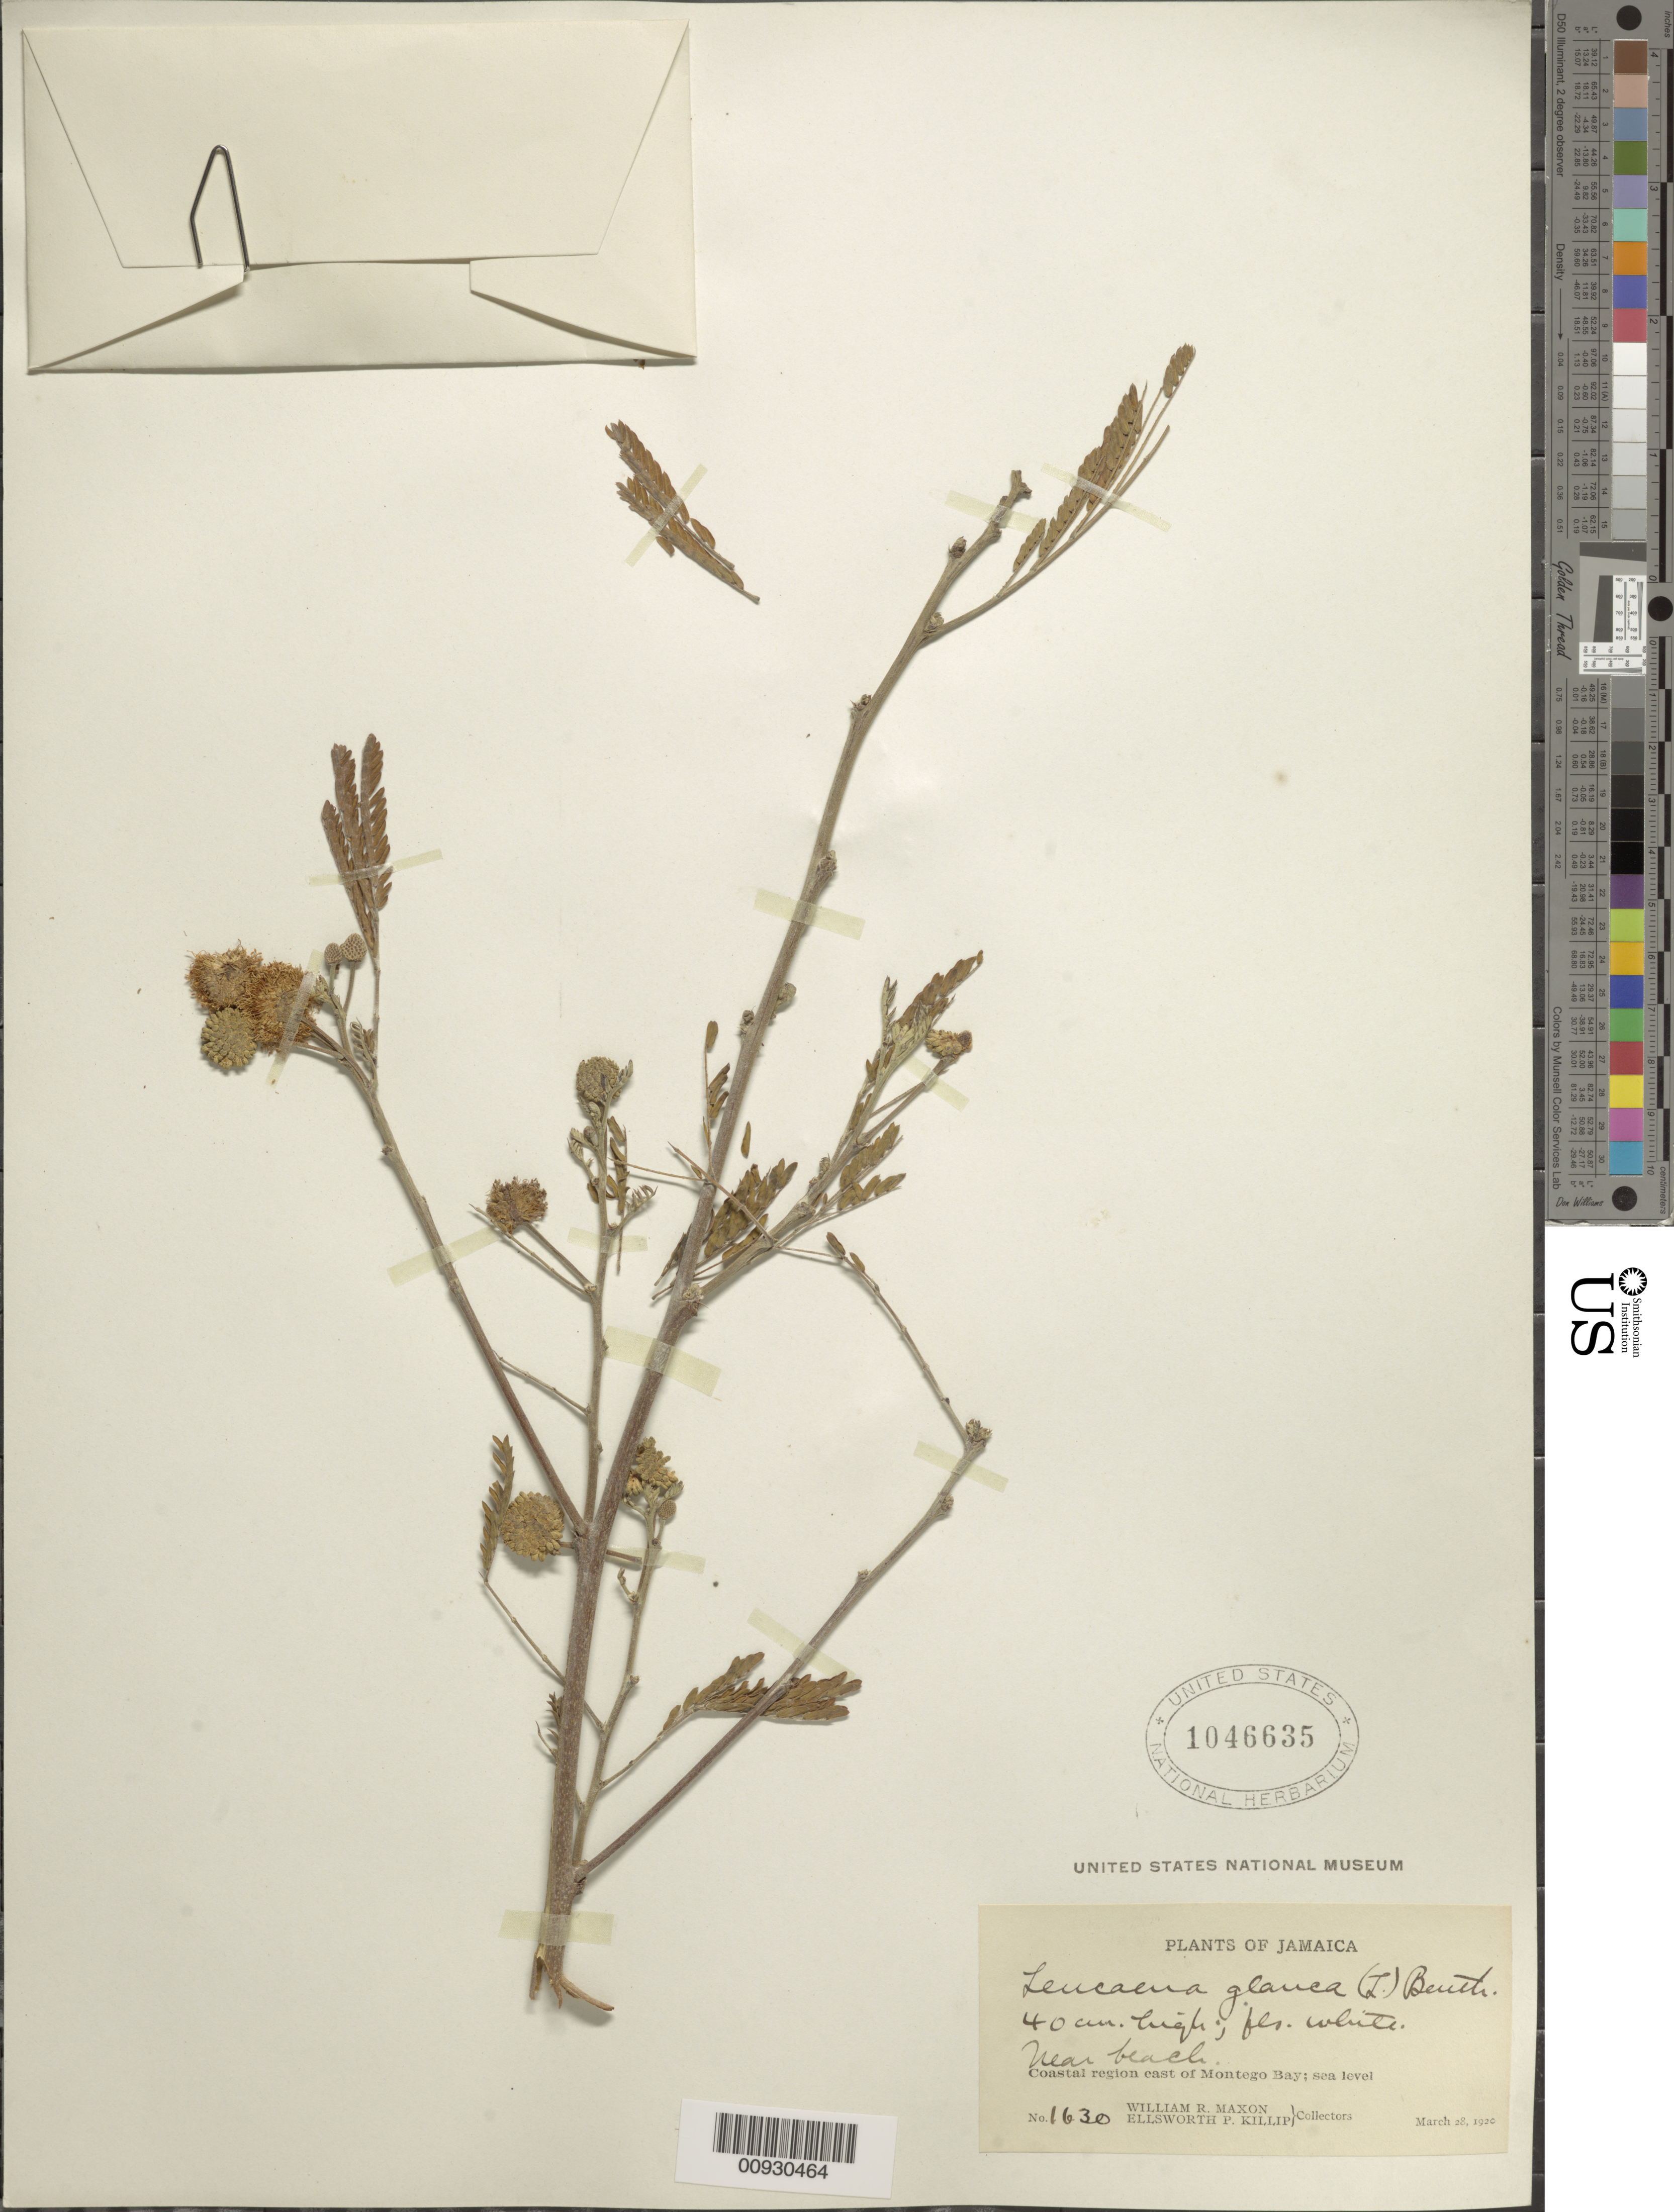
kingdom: Plantae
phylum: Tracheophyta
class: Magnoliopsida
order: Fabales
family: Fabaceae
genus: Leucaena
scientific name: Leucaena leucocephala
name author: (Lam.) de Wit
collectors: W. R. Maxon & E. P. Killip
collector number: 1630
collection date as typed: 28 Mar 1920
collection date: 1920-03-28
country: Jamaica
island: Jamaica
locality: Coastal region cast of Montego Bay; sea level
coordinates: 0 N, 0 E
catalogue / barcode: US 1046635